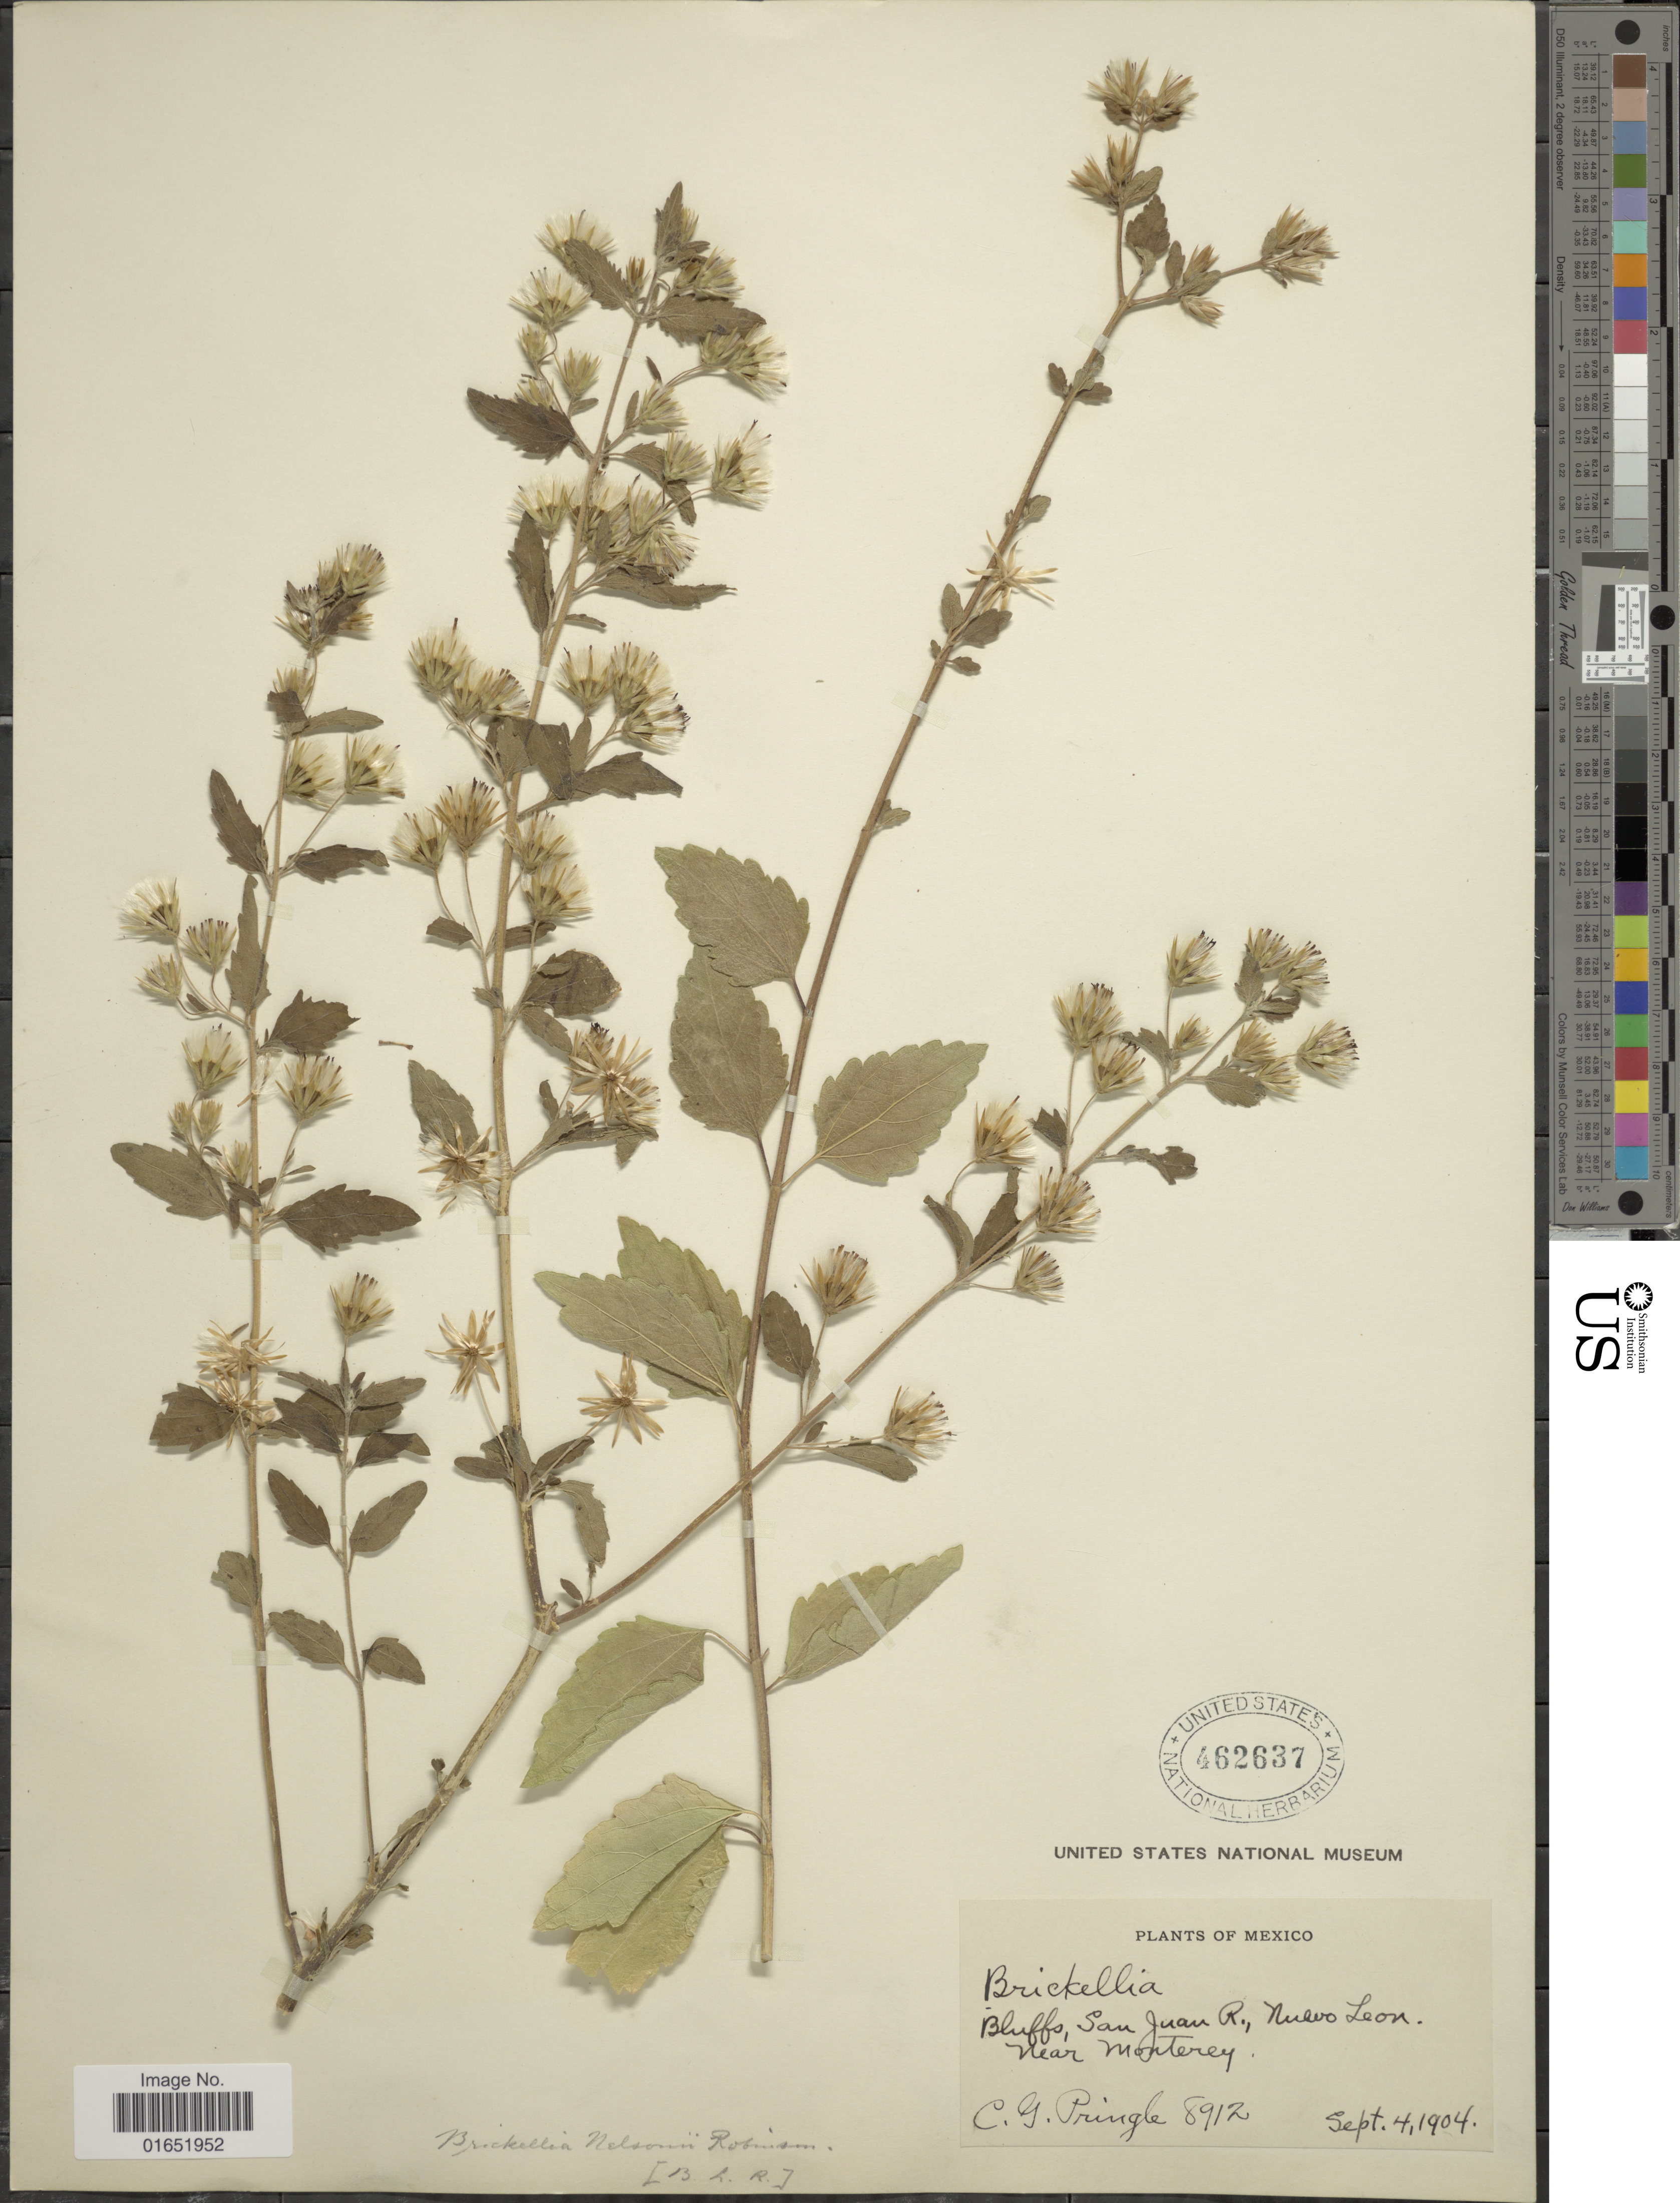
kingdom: Plantae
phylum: Tracheophyta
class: Magnoliopsida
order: Asterales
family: Asteraceae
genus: Brickellia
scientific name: Brickellia nelsonii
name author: B.L. Rob.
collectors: C. G. Pringle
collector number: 8912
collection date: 1904-09-04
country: Mexico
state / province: Nuevo León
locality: Bluffs, San Juan R., Nuevo Leon, Near Monterey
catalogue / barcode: US 462637